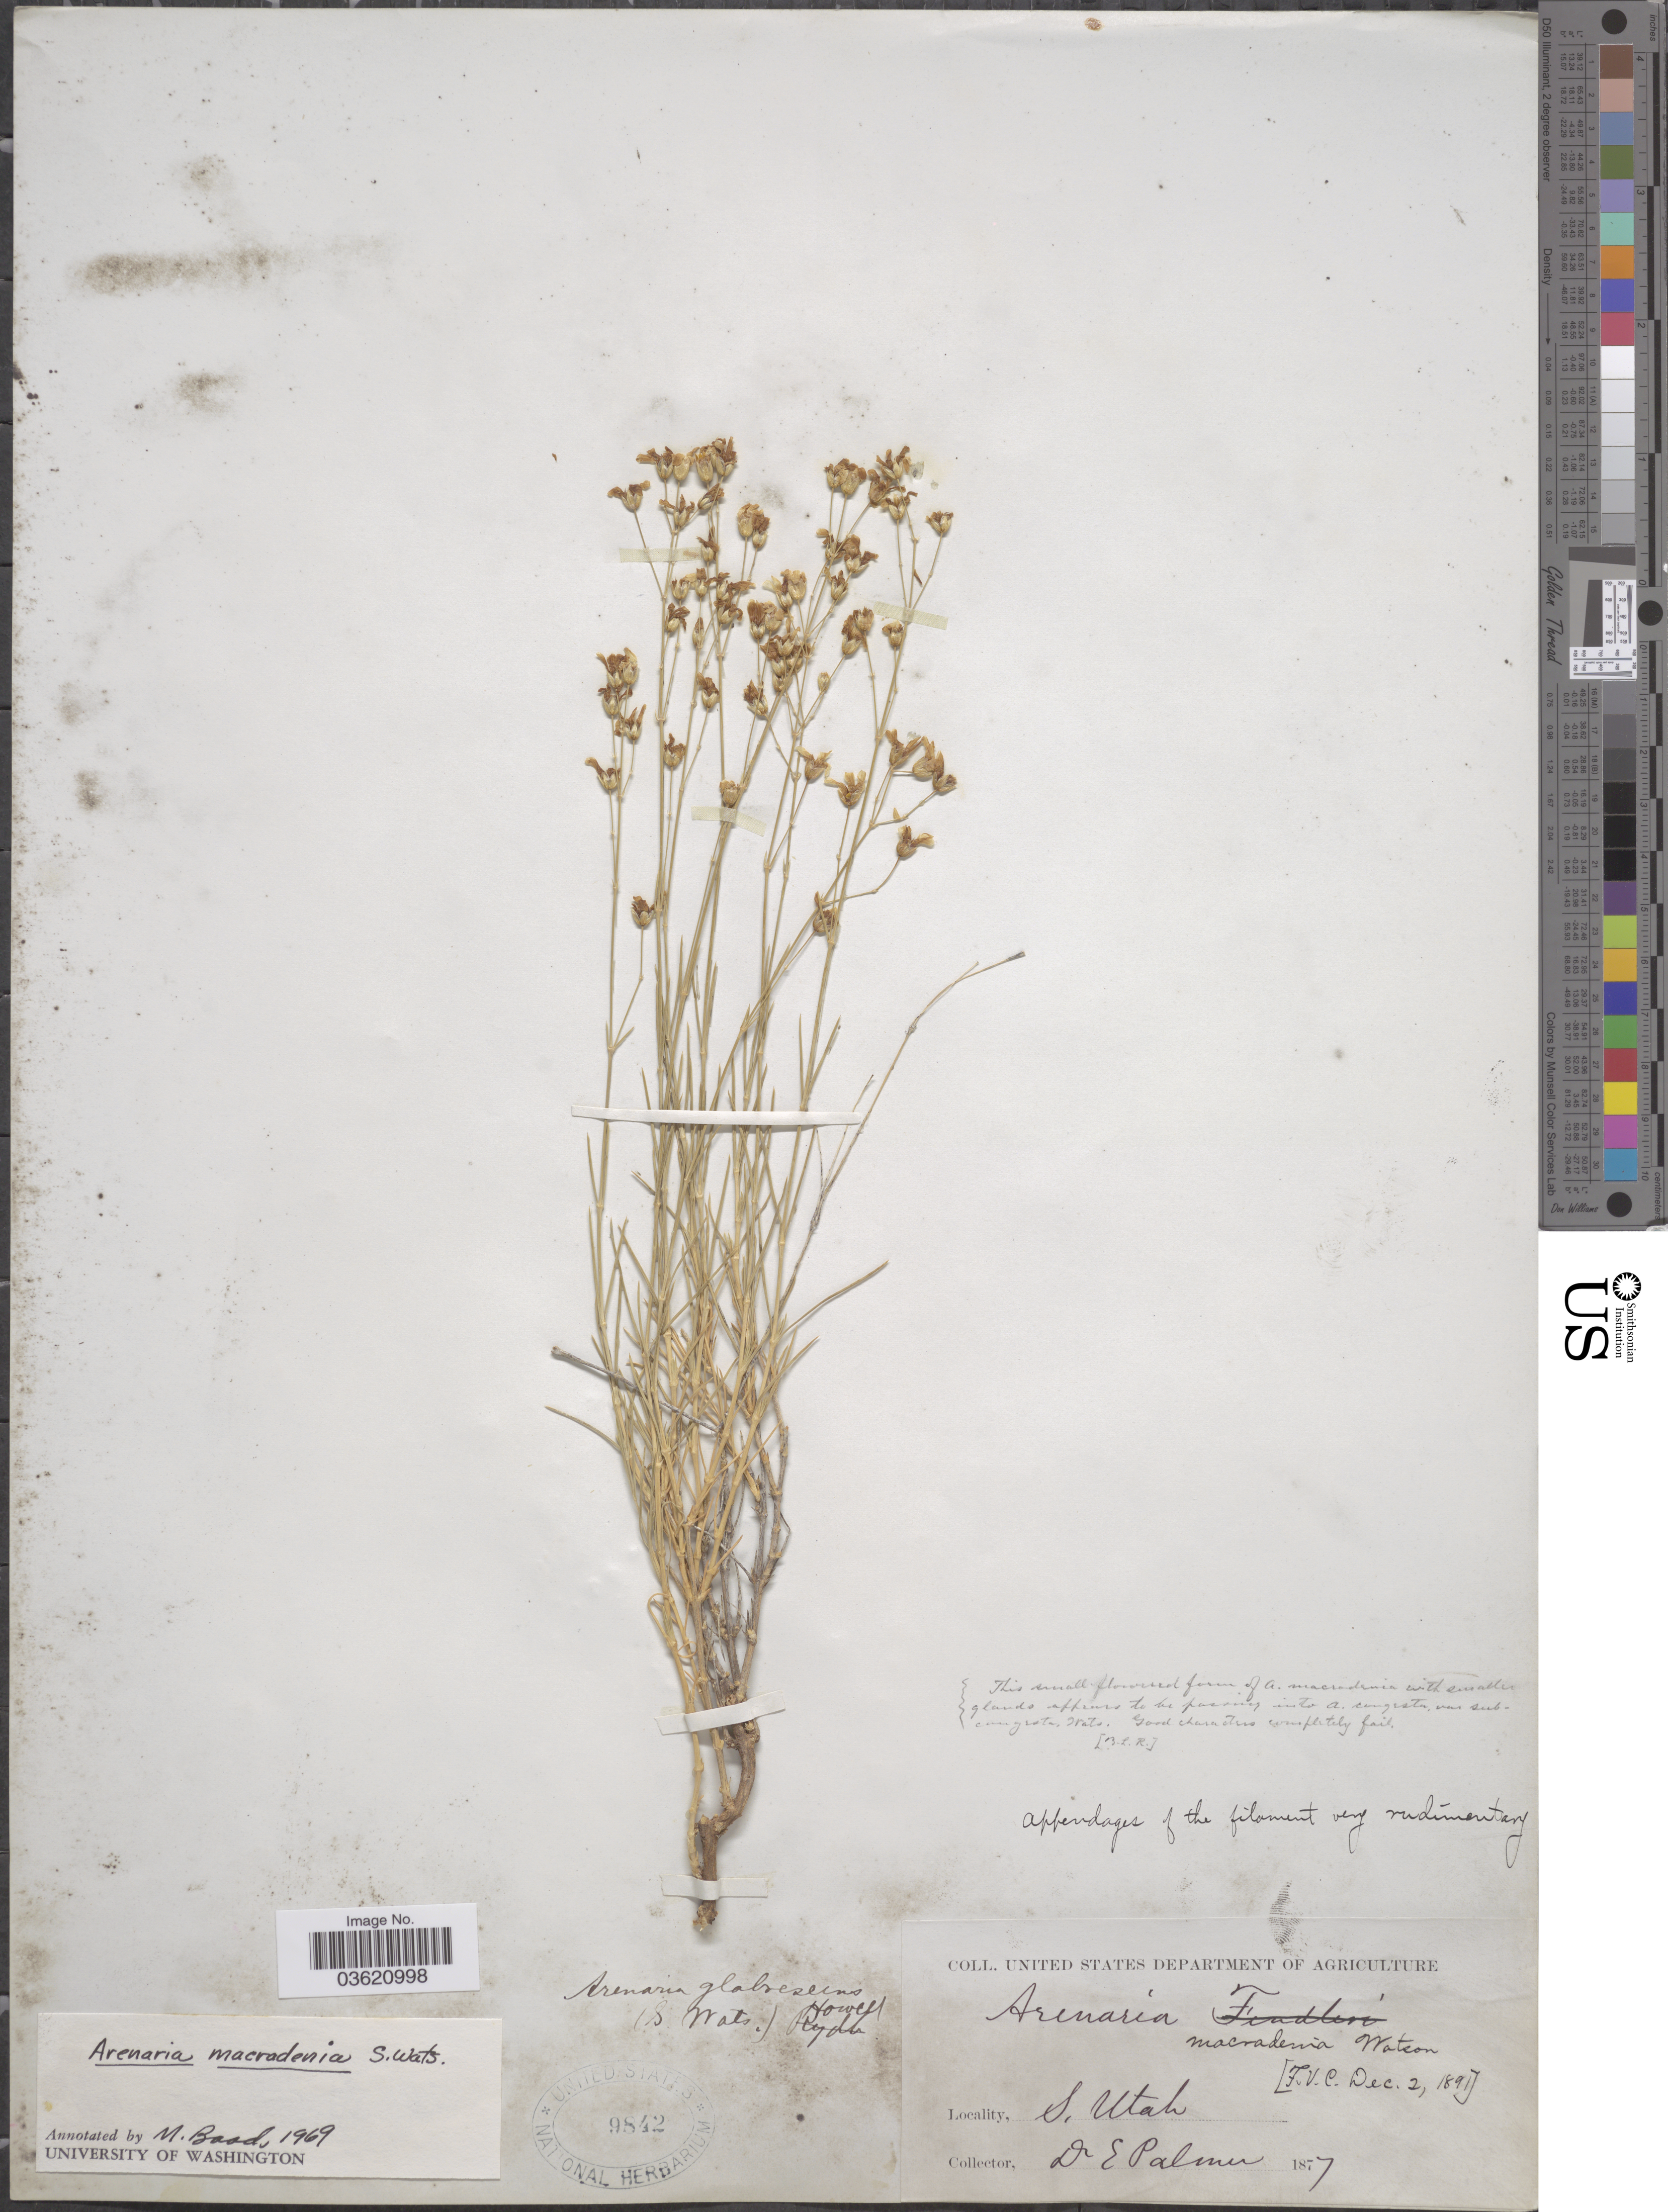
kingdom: Plantae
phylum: Tracheophyta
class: Magnoliopsida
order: Caryophyllales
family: Caryophyllaceae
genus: Eremogone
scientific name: Eremogone macradenia var. macradenia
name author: (S. Watson) Ikonn.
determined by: Strong, Mark T., (BOT), Smithsonian Institution - National Museum of Natural History (UNITED STATES)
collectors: E. Palmer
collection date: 1877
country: United States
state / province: Utah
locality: S. Utah.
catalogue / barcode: US 9842